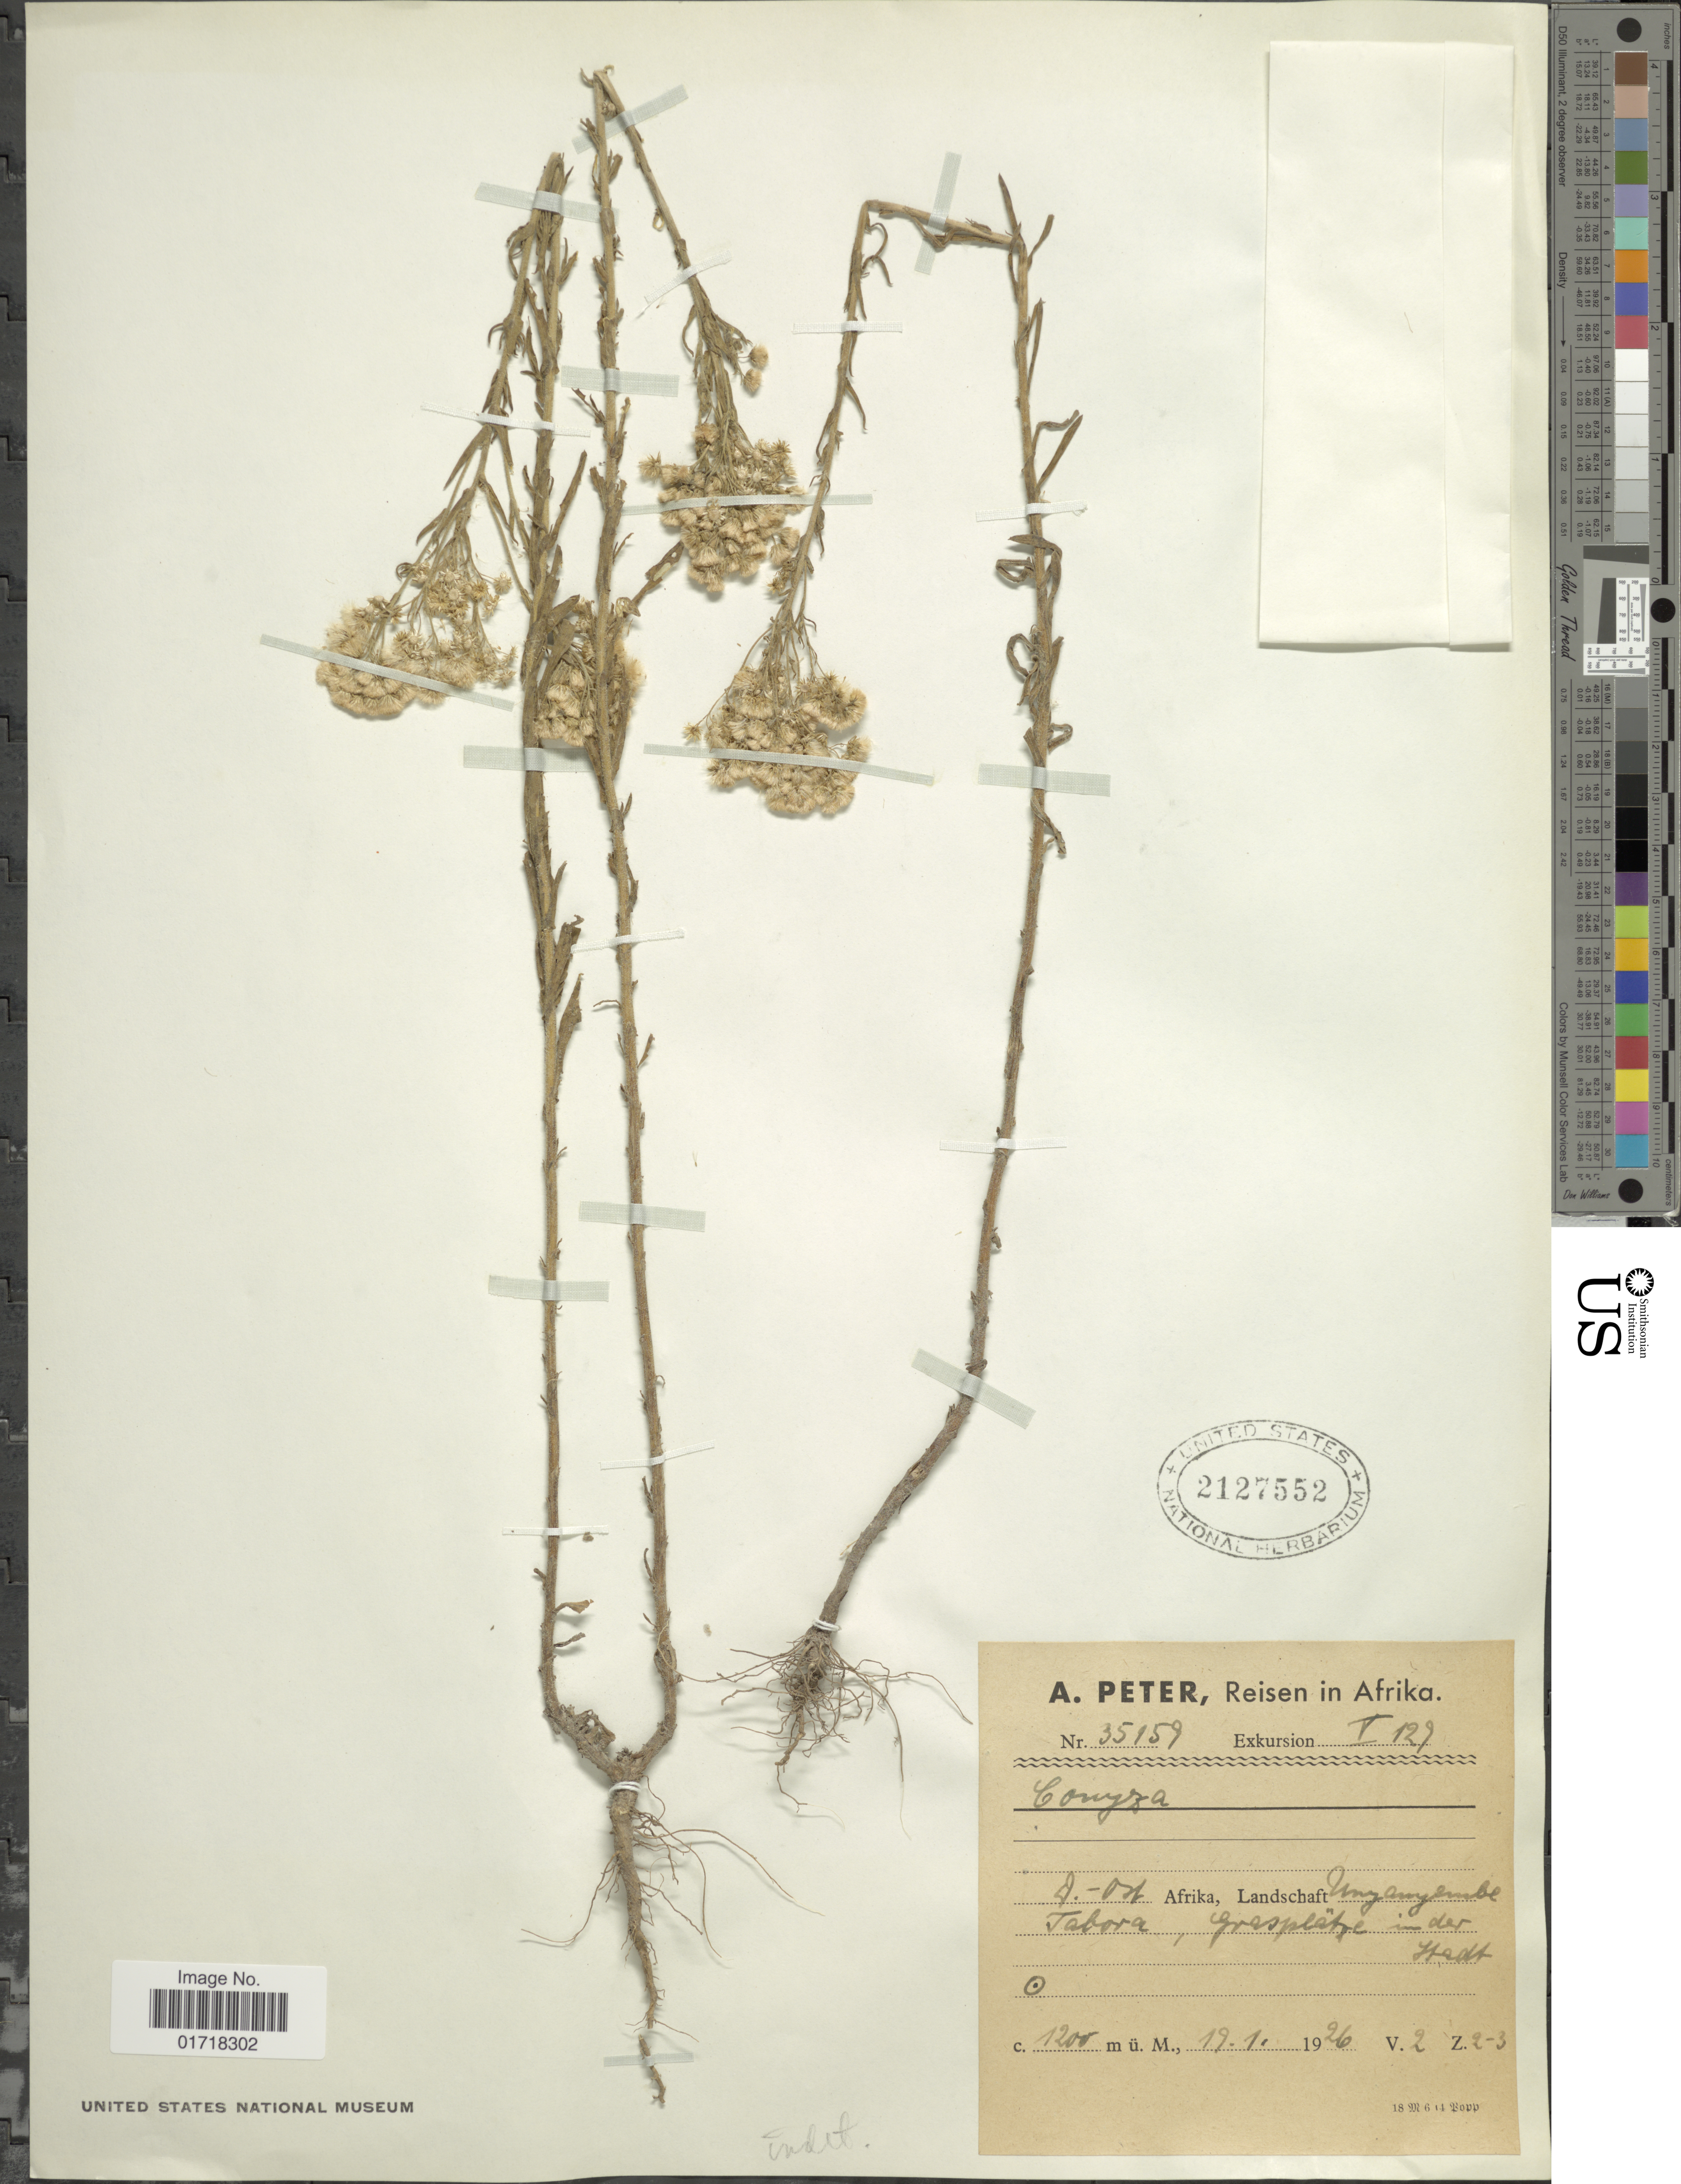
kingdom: Plantae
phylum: Tracheophyta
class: Magnoliopsida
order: Asterales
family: Asteraceae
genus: Conyza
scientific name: Conyza sp.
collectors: A. Peter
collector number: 35159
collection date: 1926-01-19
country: Tanzania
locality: Unyanyumbe Tabora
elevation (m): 1200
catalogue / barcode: US 2127552